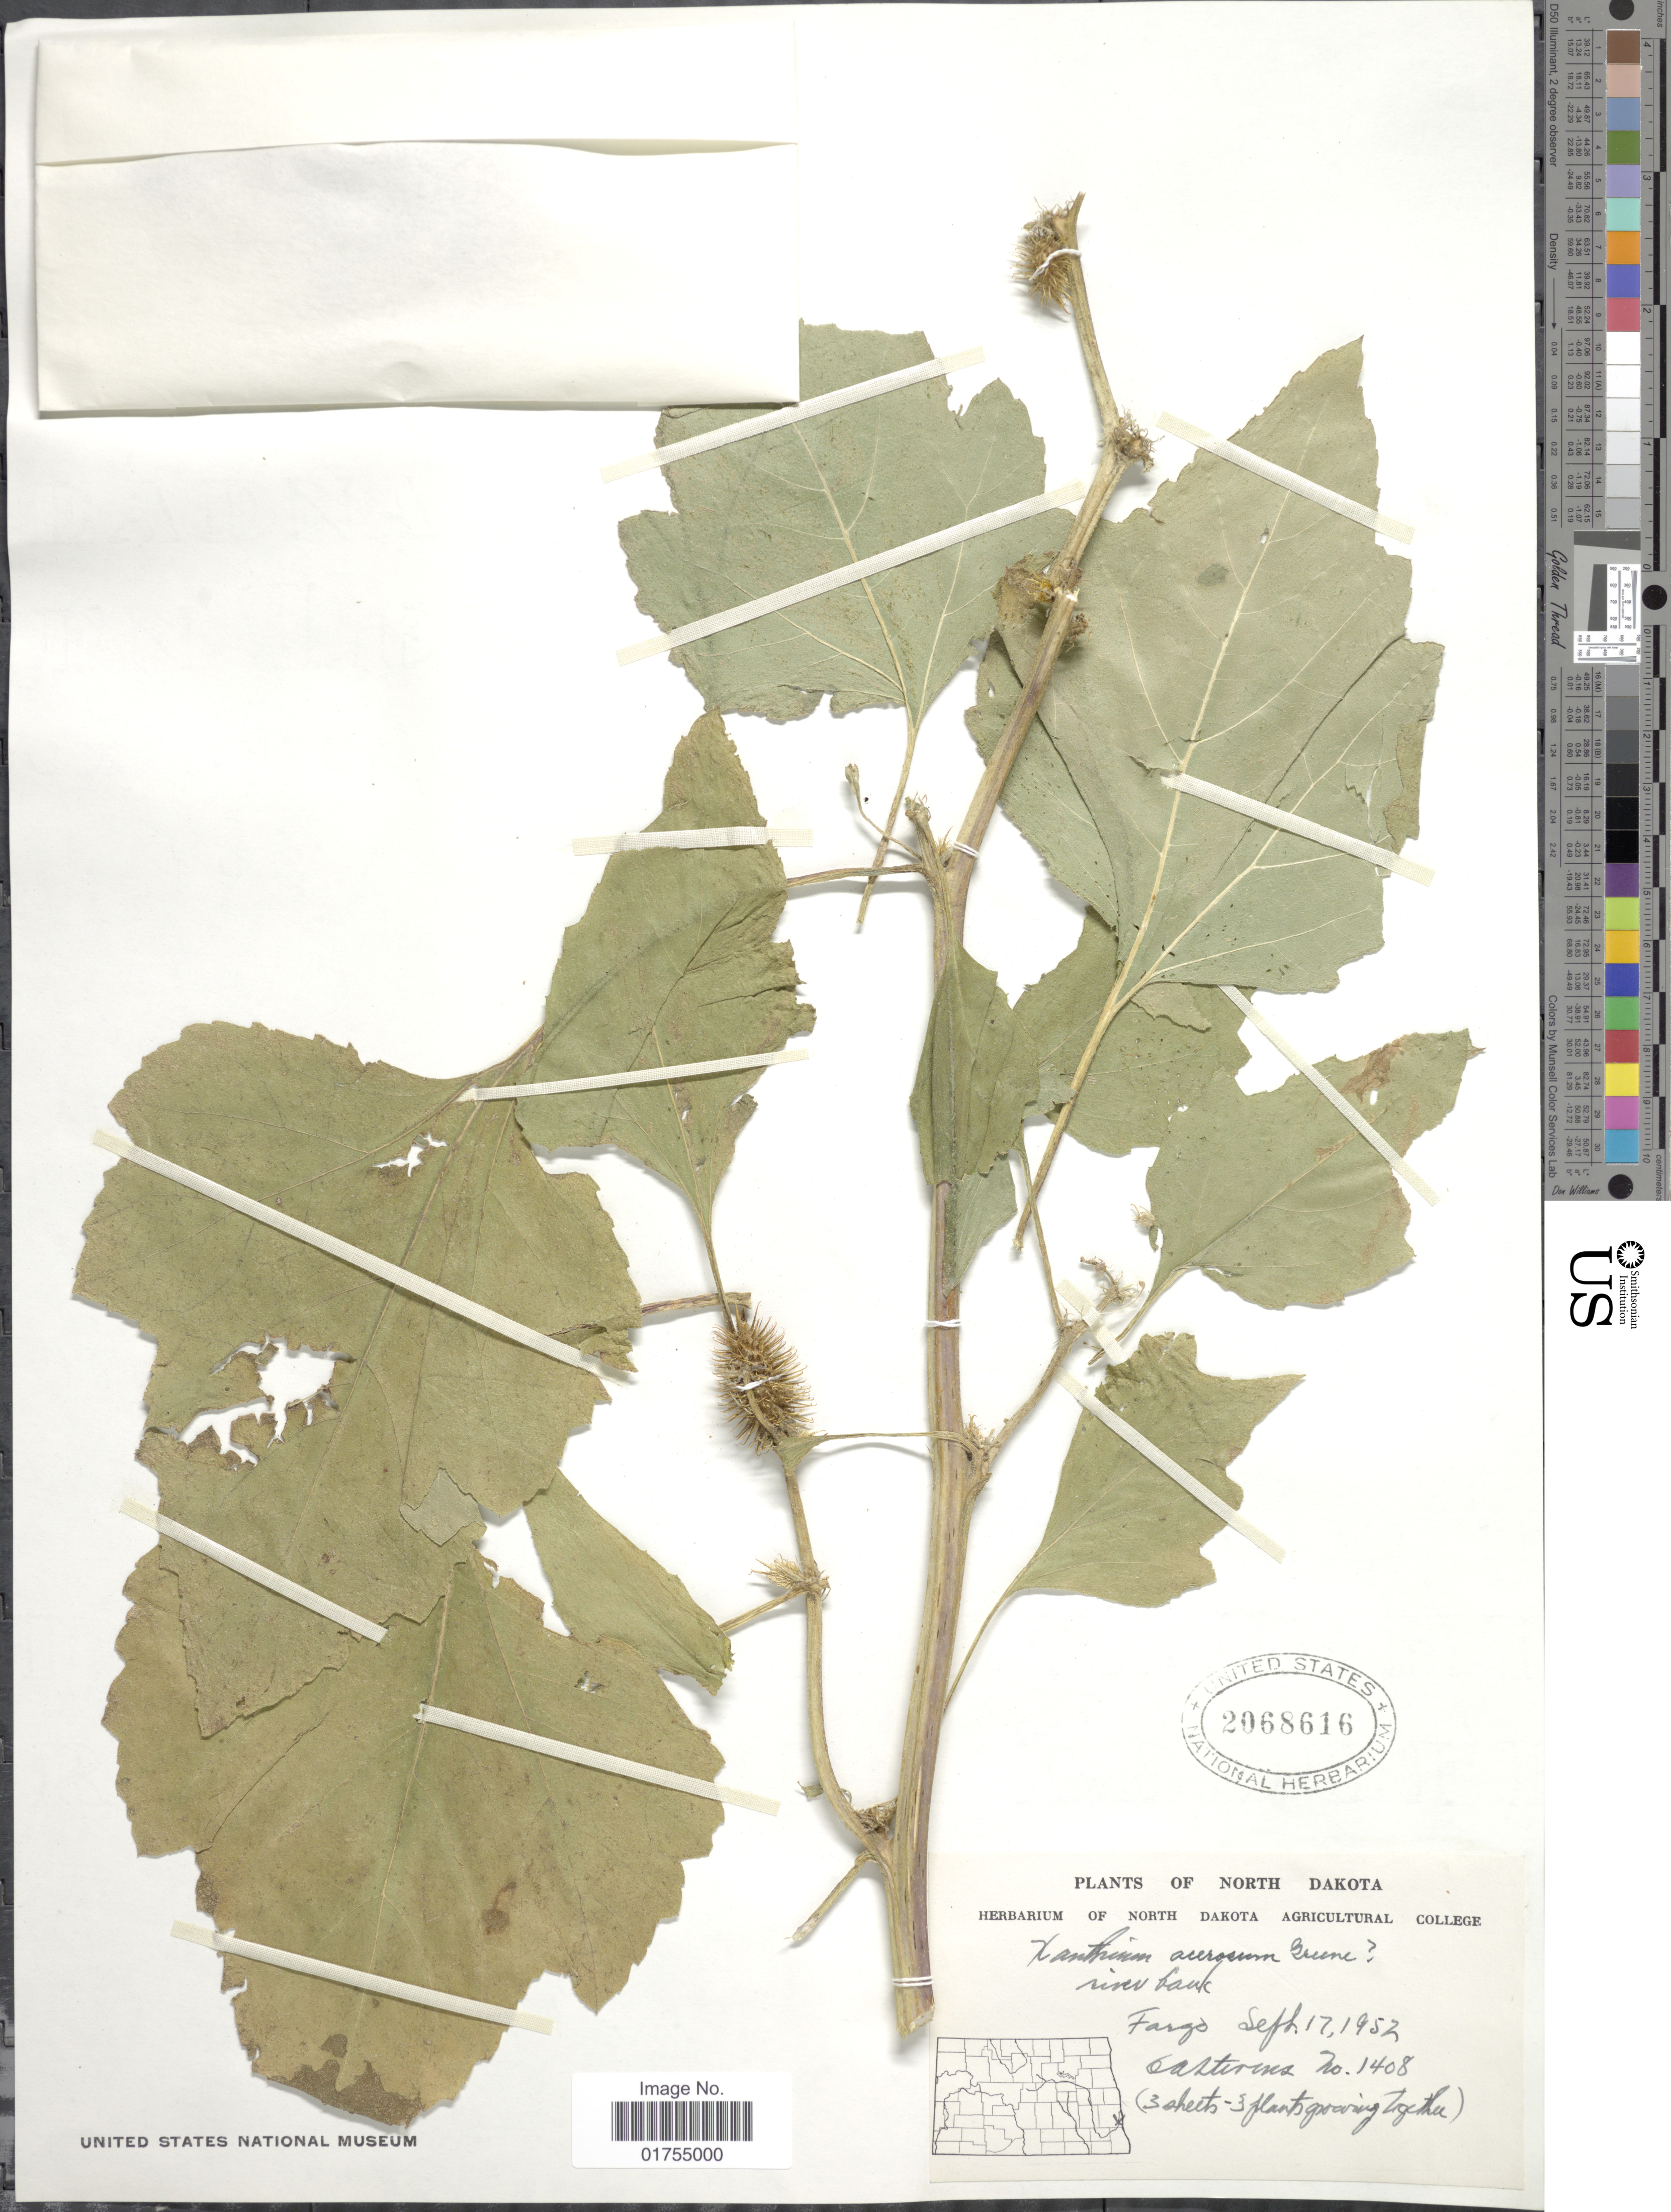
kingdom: Plantae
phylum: Tracheophyta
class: Magnoliopsida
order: Asterales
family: Asteraceae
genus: Xanthium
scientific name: Xanthium acerosum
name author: Greene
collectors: O. A. Stevens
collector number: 1408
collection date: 1952-09-17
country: United States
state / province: North Dakota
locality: Fargo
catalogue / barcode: US 2068616